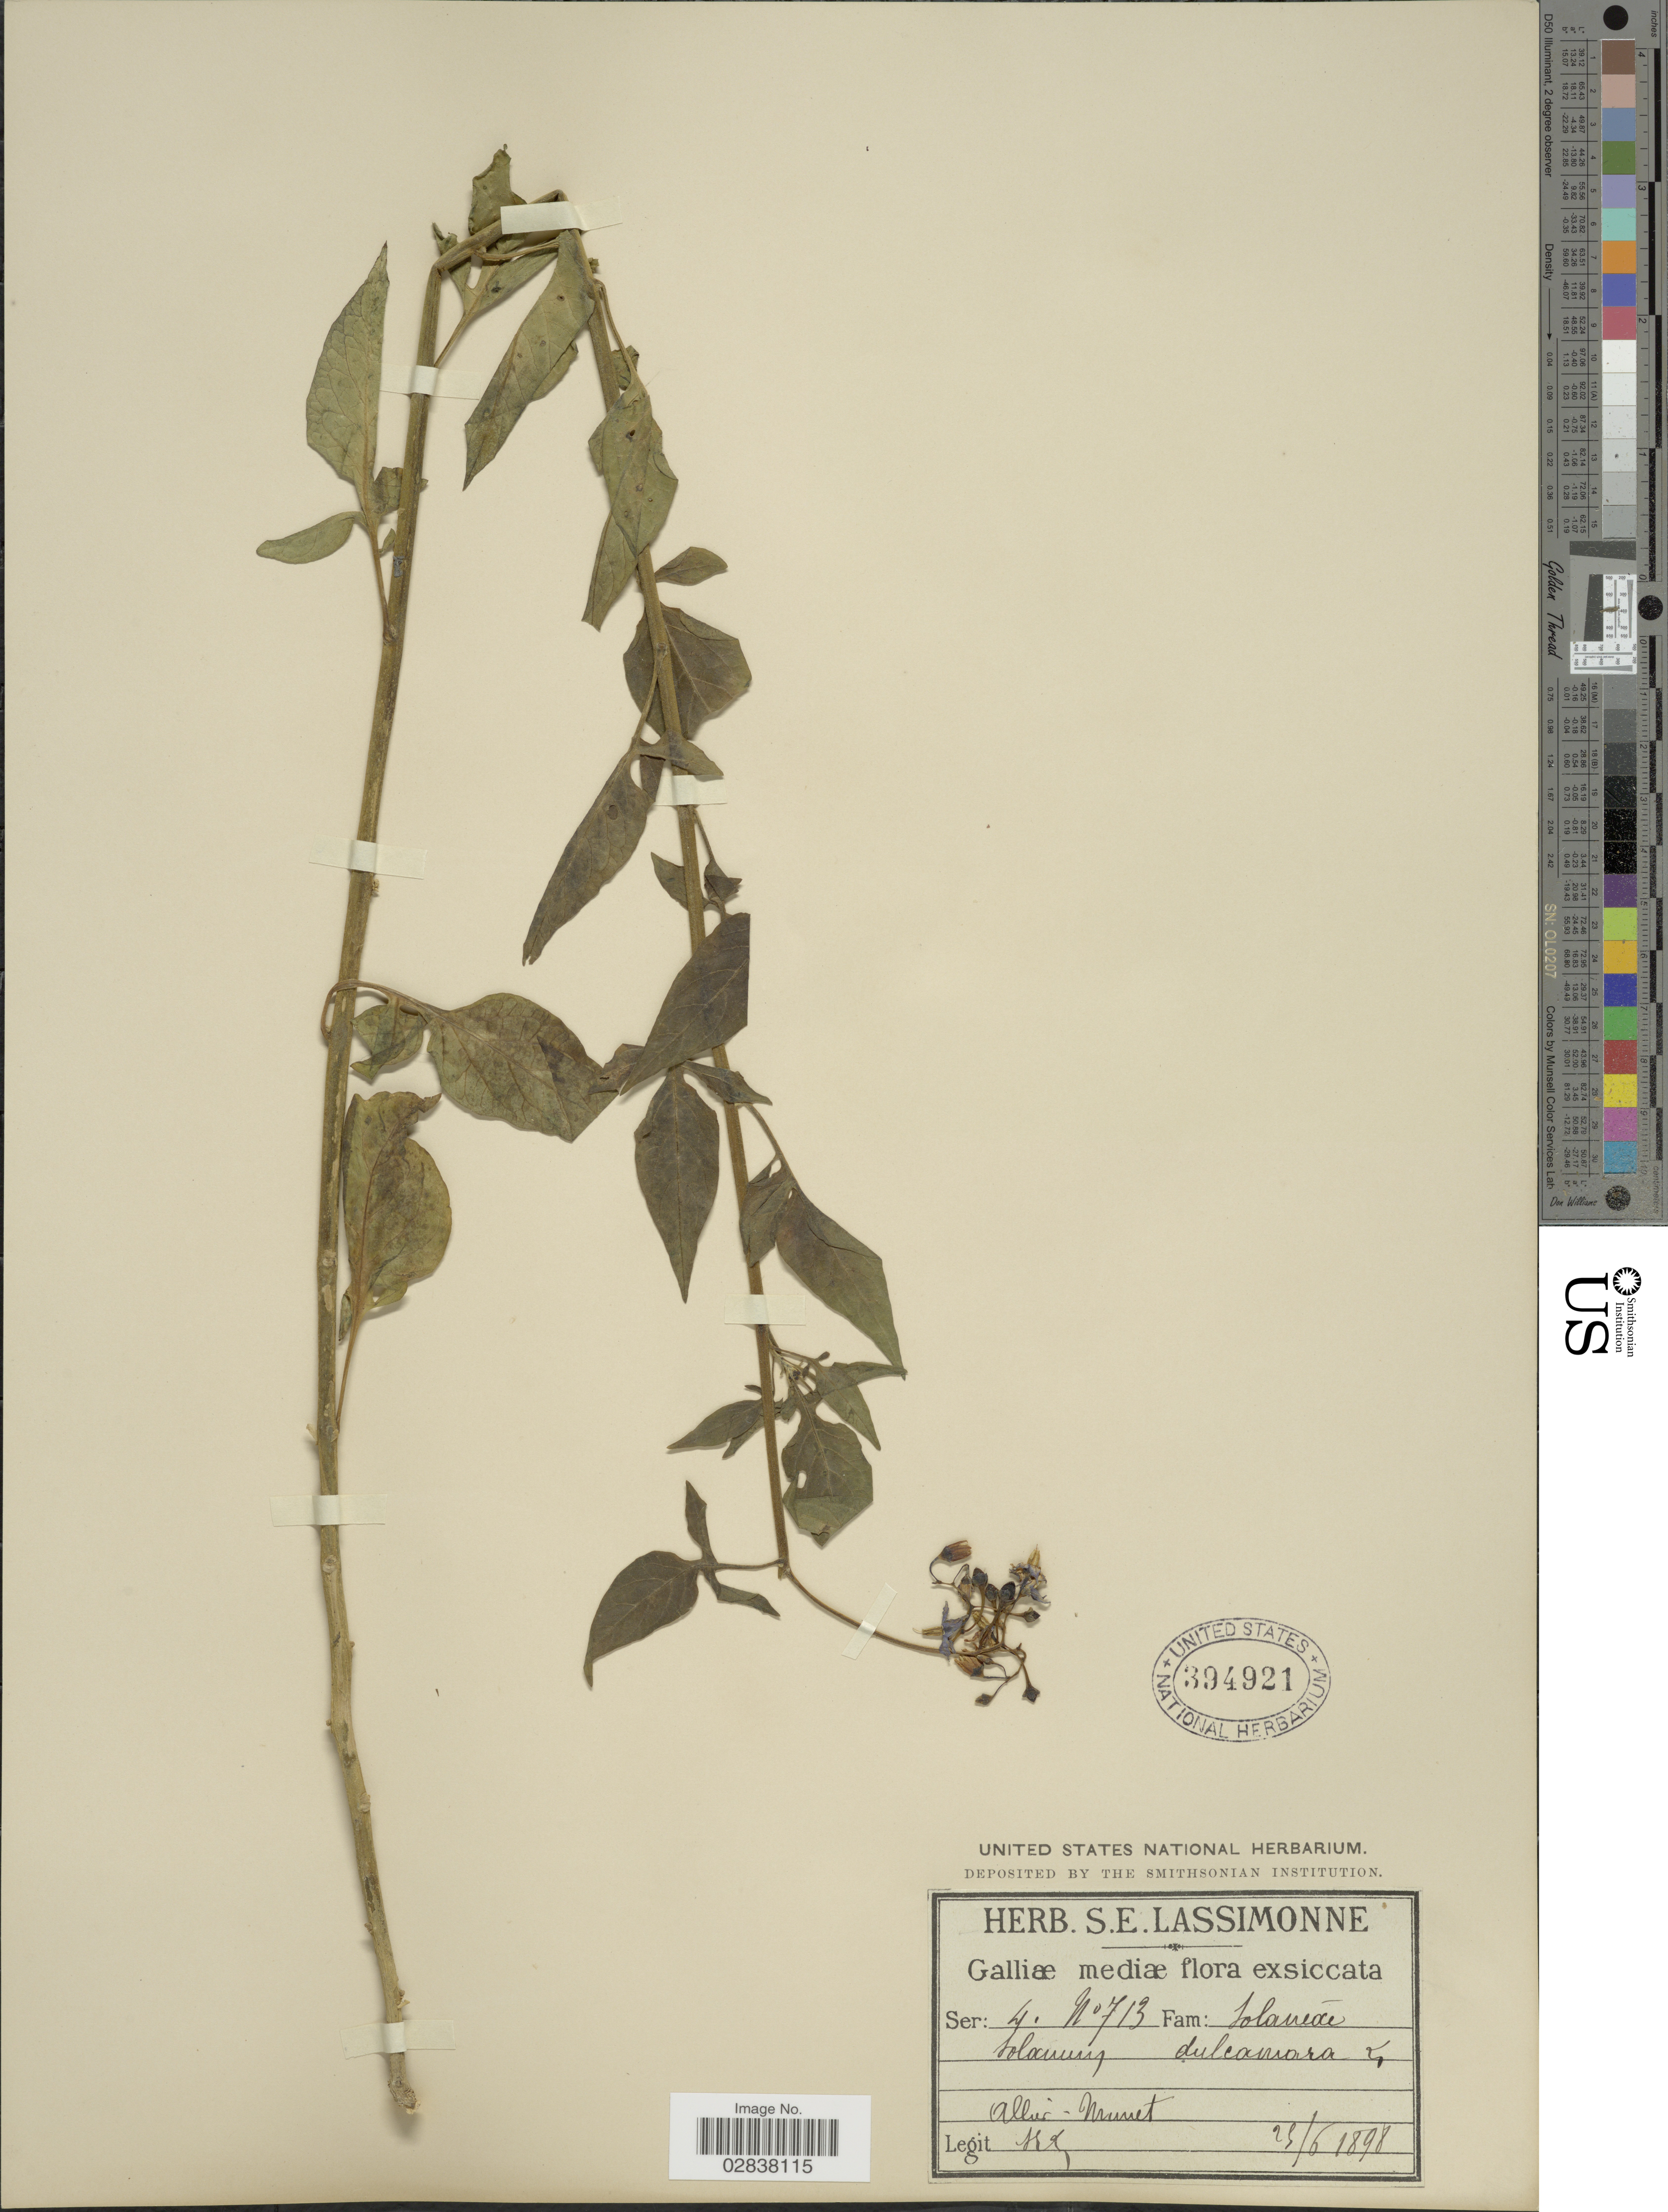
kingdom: Plantae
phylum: Tracheophyta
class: Magnoliopsida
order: Solanales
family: Solanaceae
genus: Solanum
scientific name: Solanum dulcamara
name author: L.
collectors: S. Lassimonne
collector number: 713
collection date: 1898-06-25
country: France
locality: Allier-Munet.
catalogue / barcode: US 394921